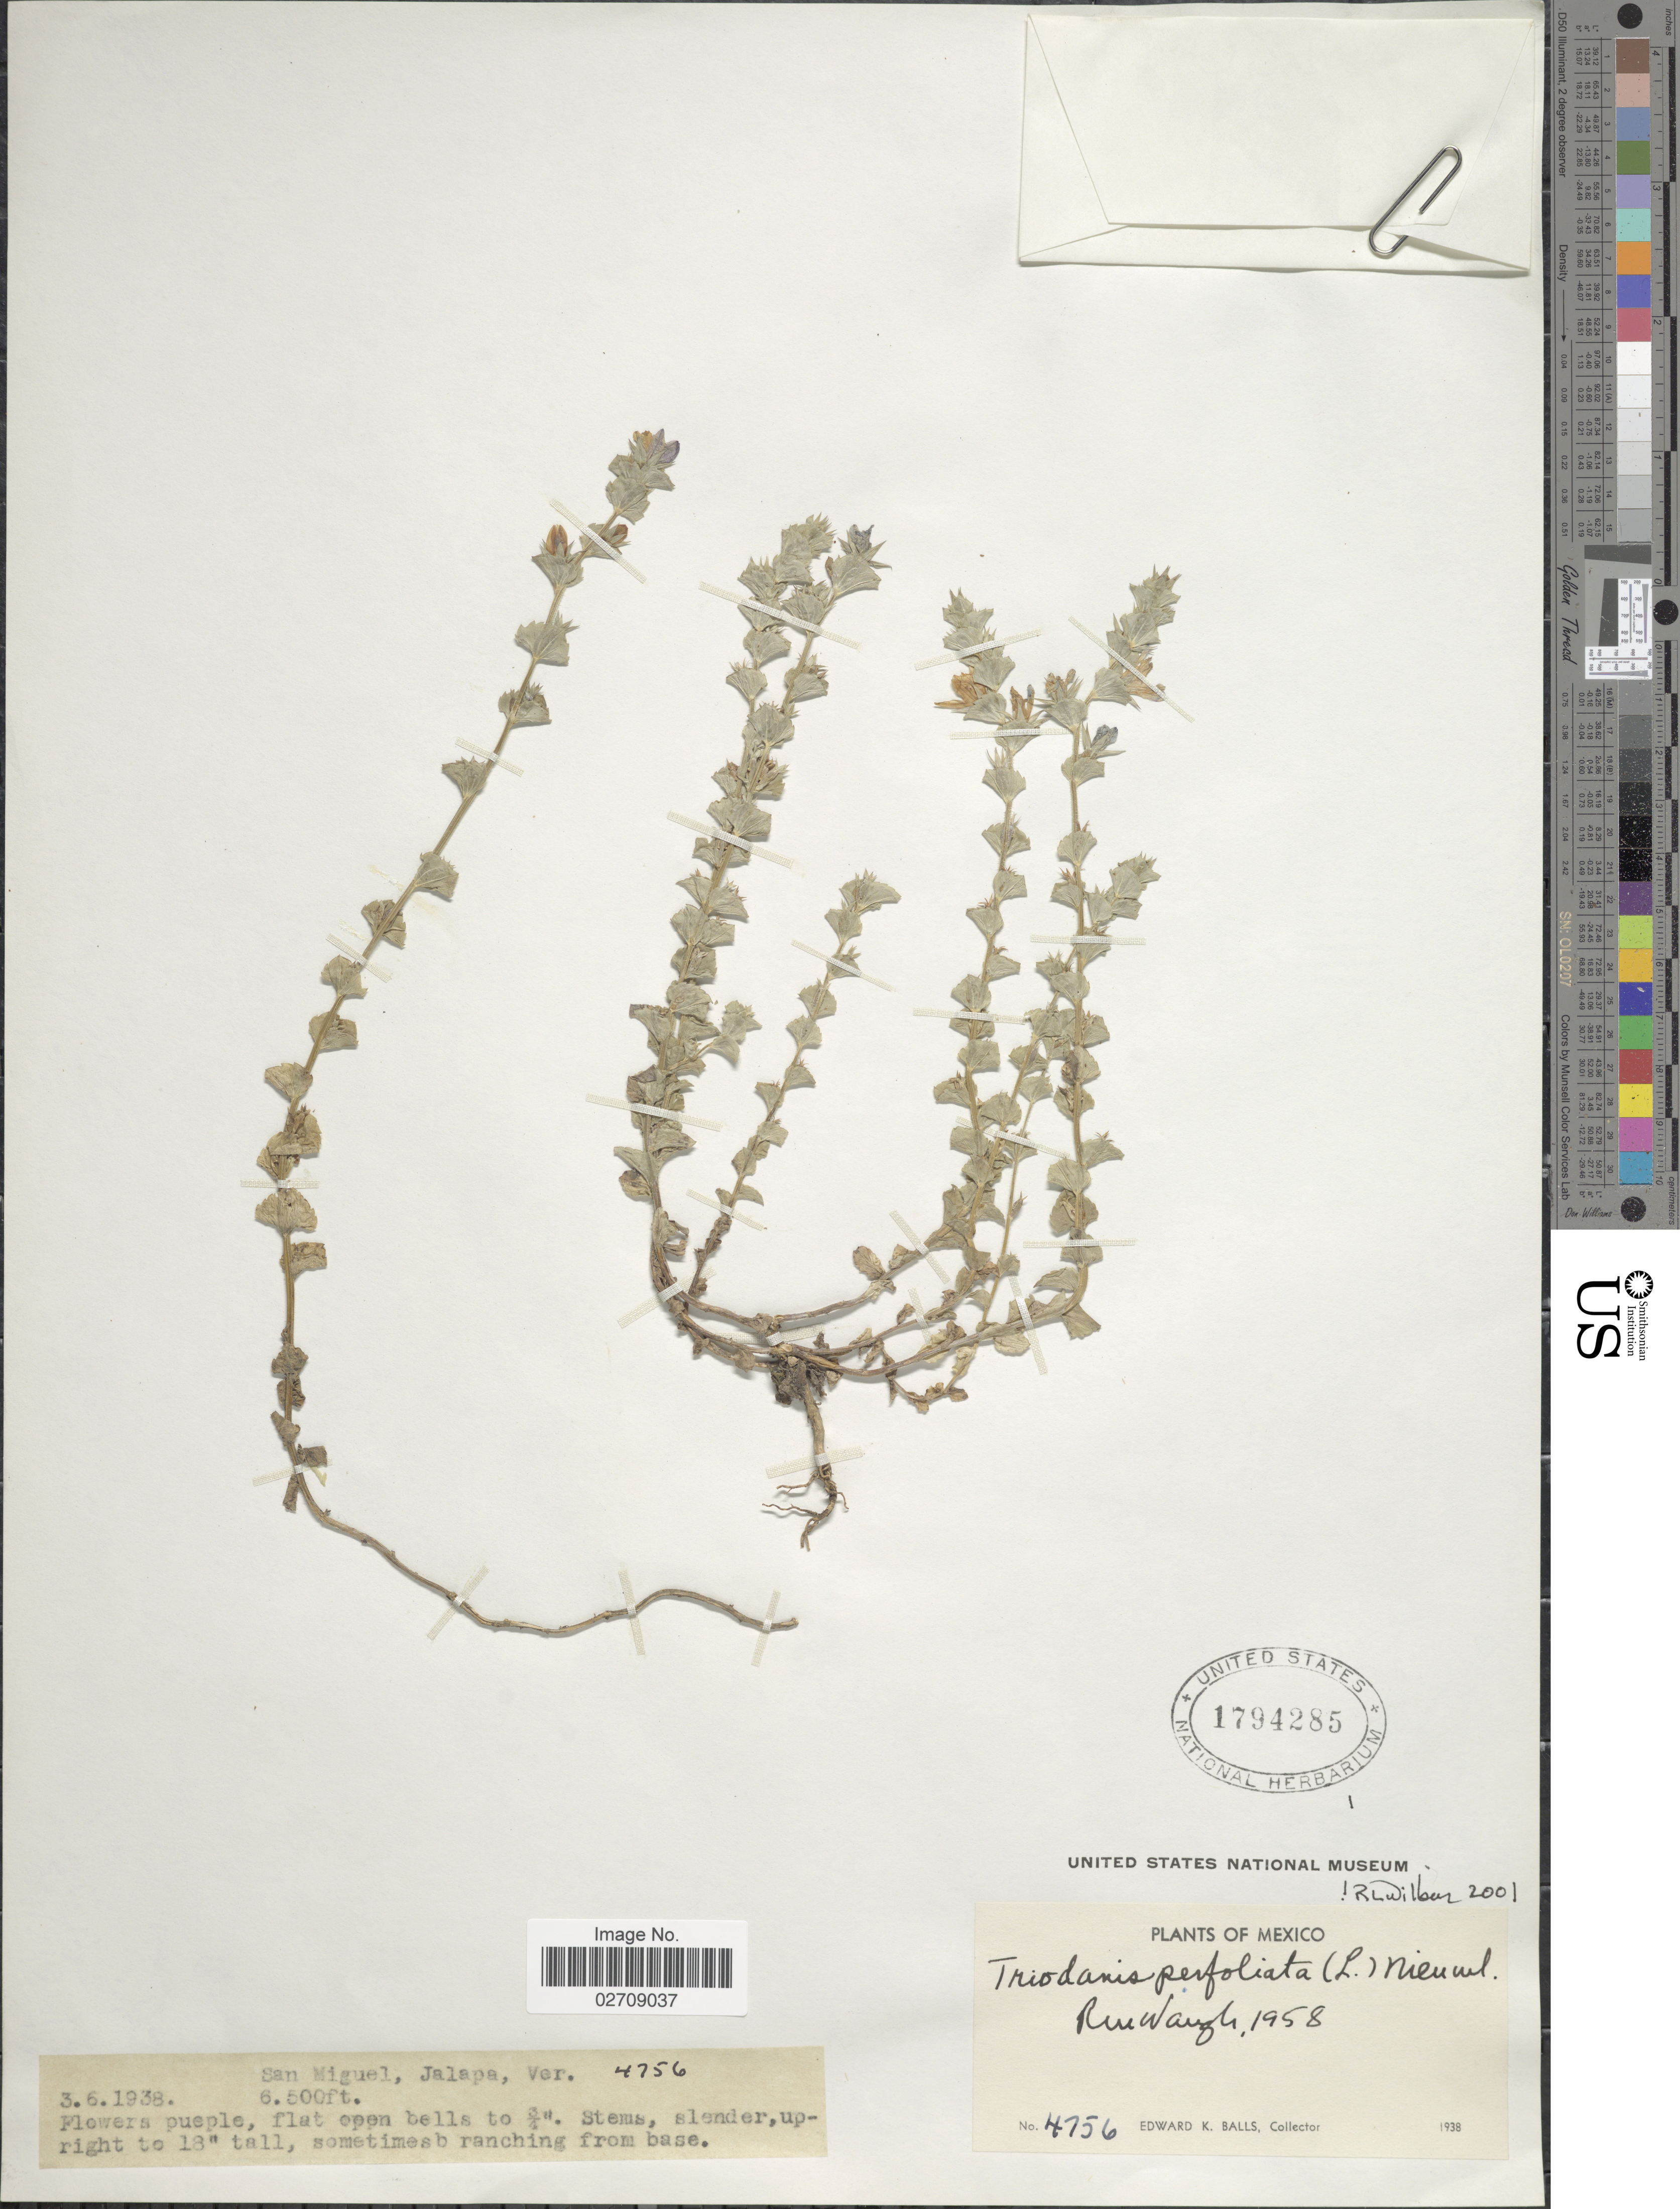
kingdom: Plantae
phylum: Tracheophyta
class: Magnoliopsida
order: Asterales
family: Campanulaceae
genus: Triodanis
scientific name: Triodanis perfoliata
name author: (L.) Nieuwl.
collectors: E. K. Balls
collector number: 4756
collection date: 1938-06-03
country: Mexico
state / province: Veracruz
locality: San Miguel, Jalapa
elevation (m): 1981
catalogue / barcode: US 1794285